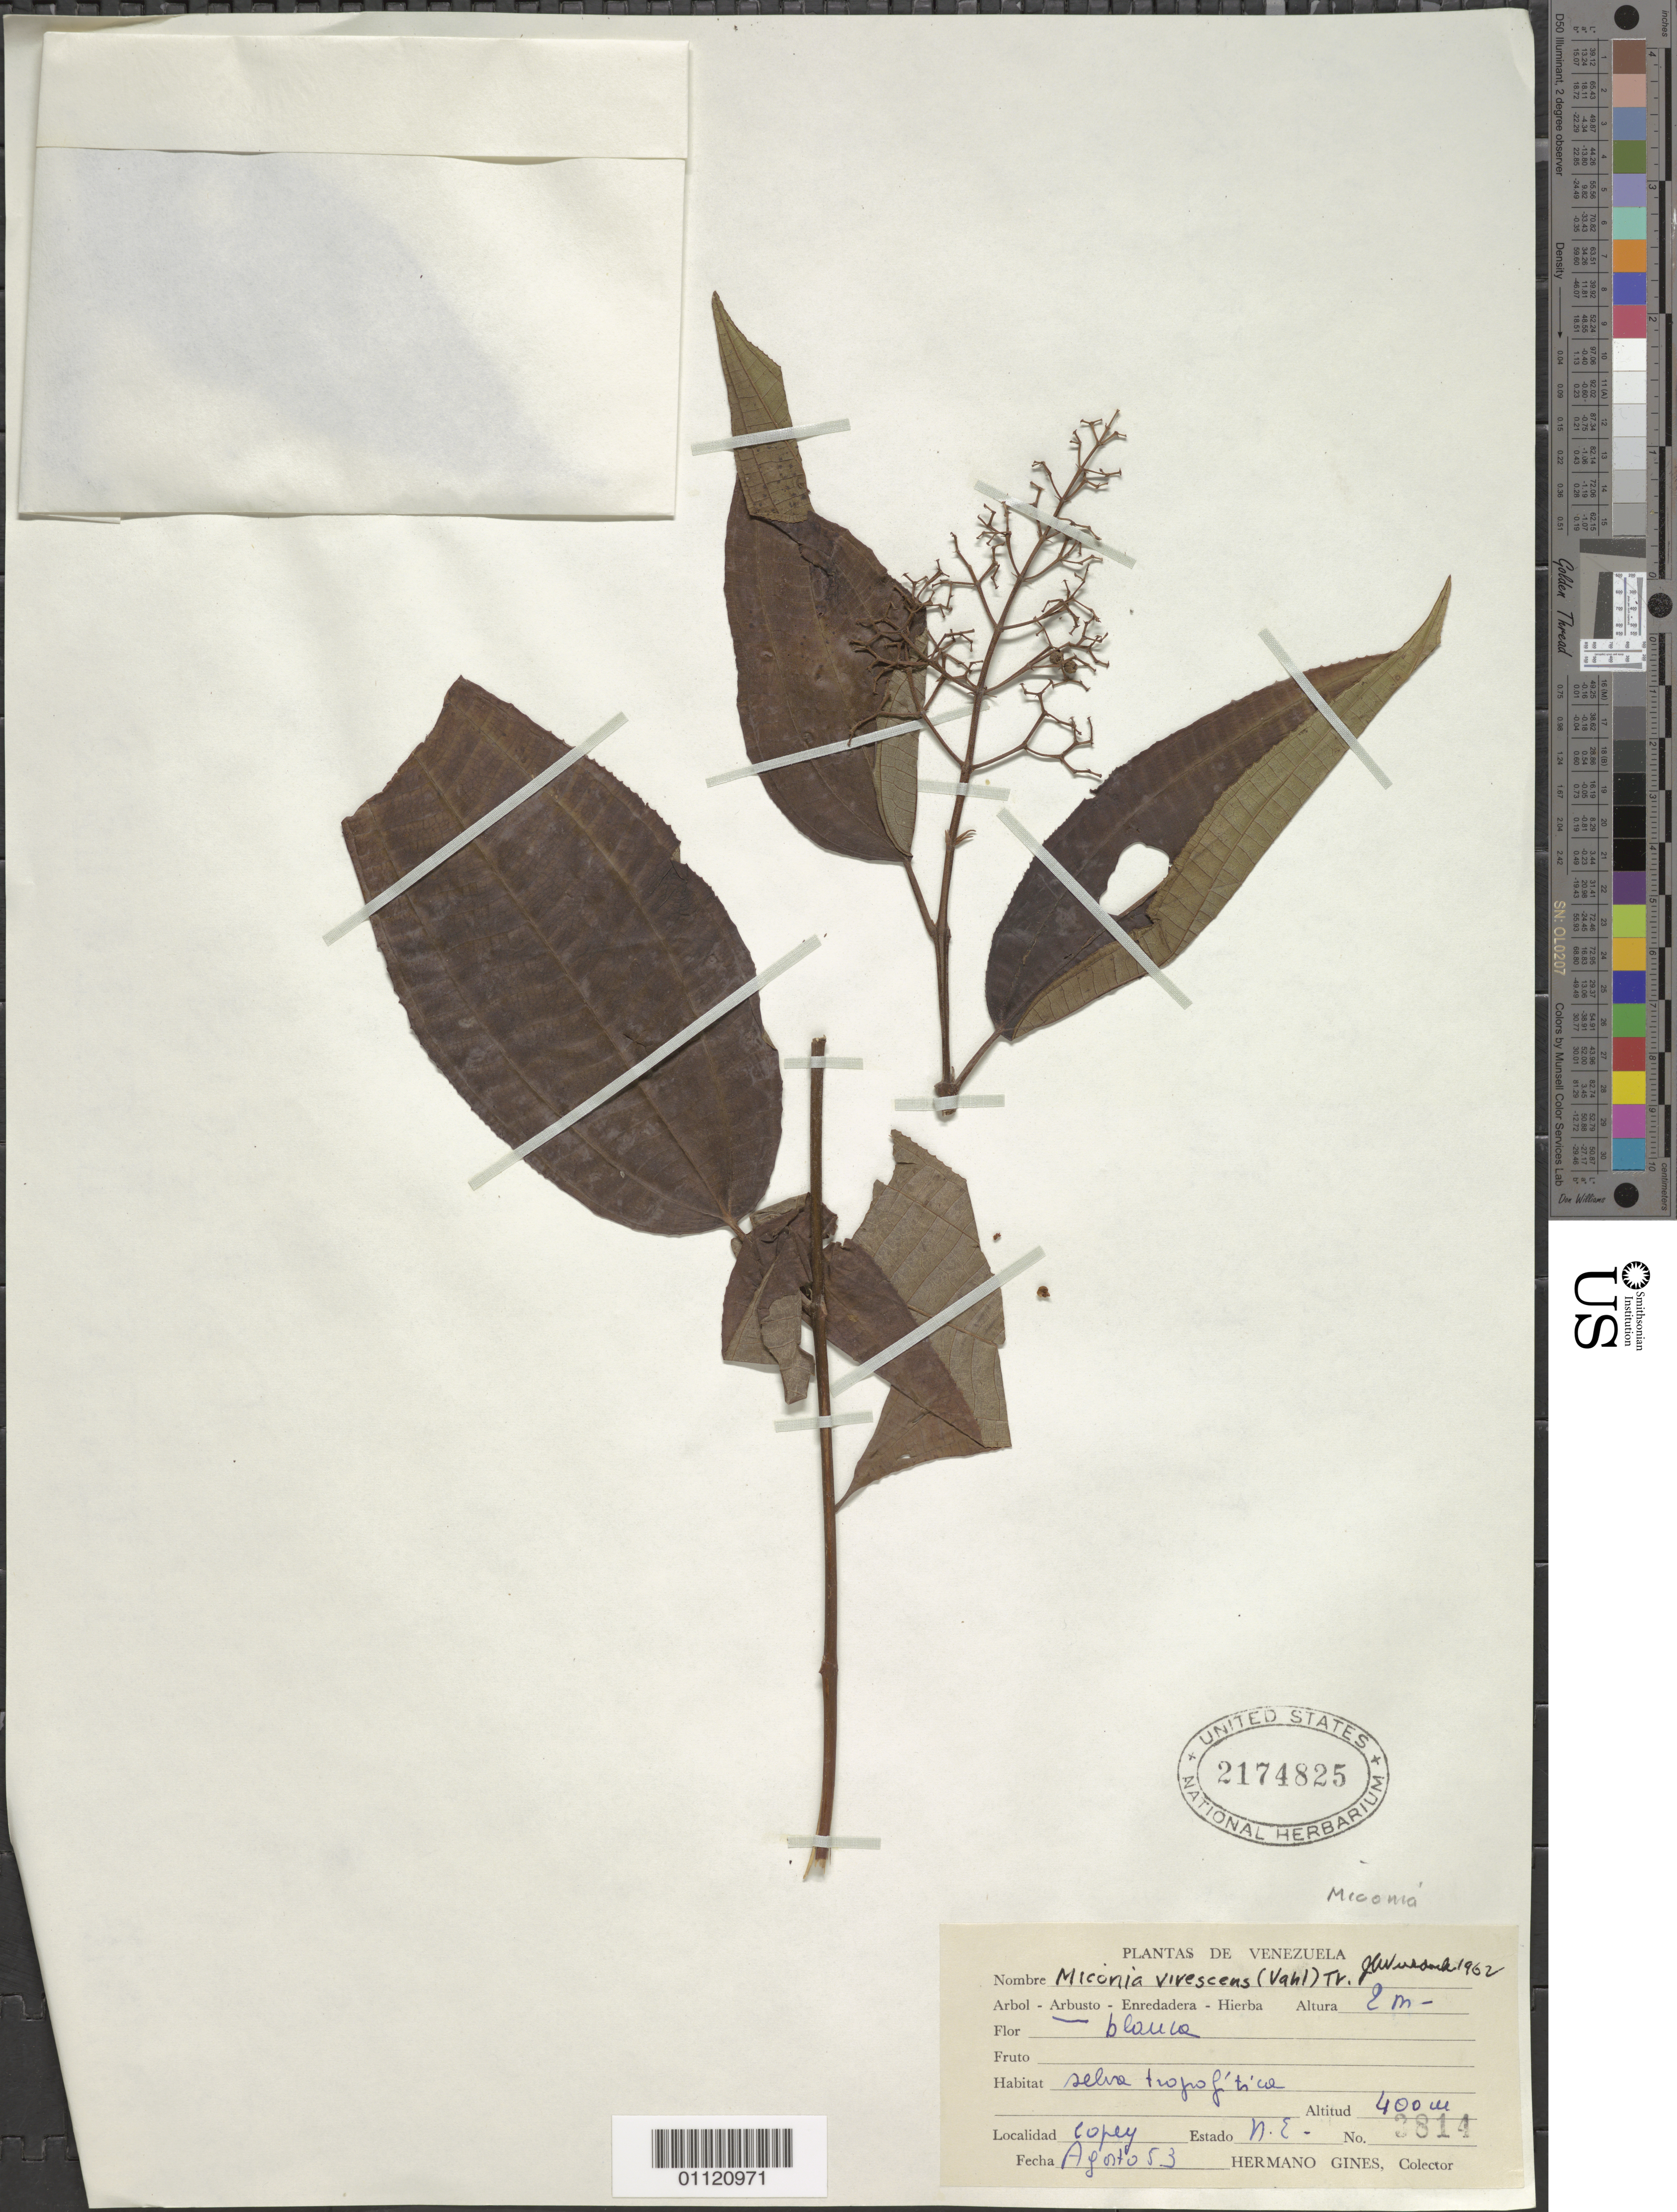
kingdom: Plantae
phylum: Tracheophyta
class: Magnoliopsida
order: Myrtales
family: Melastomataceae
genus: Miconia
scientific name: Miconia laevigata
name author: (L.) D. Don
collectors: Bro. Gines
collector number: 3814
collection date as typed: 01 Aug 1953 to 31 Aug 1953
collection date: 1953-08-01/1953-08-31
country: Venezuela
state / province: Nueva Esparta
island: Margarita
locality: Copey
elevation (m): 400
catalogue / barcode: US 2174825